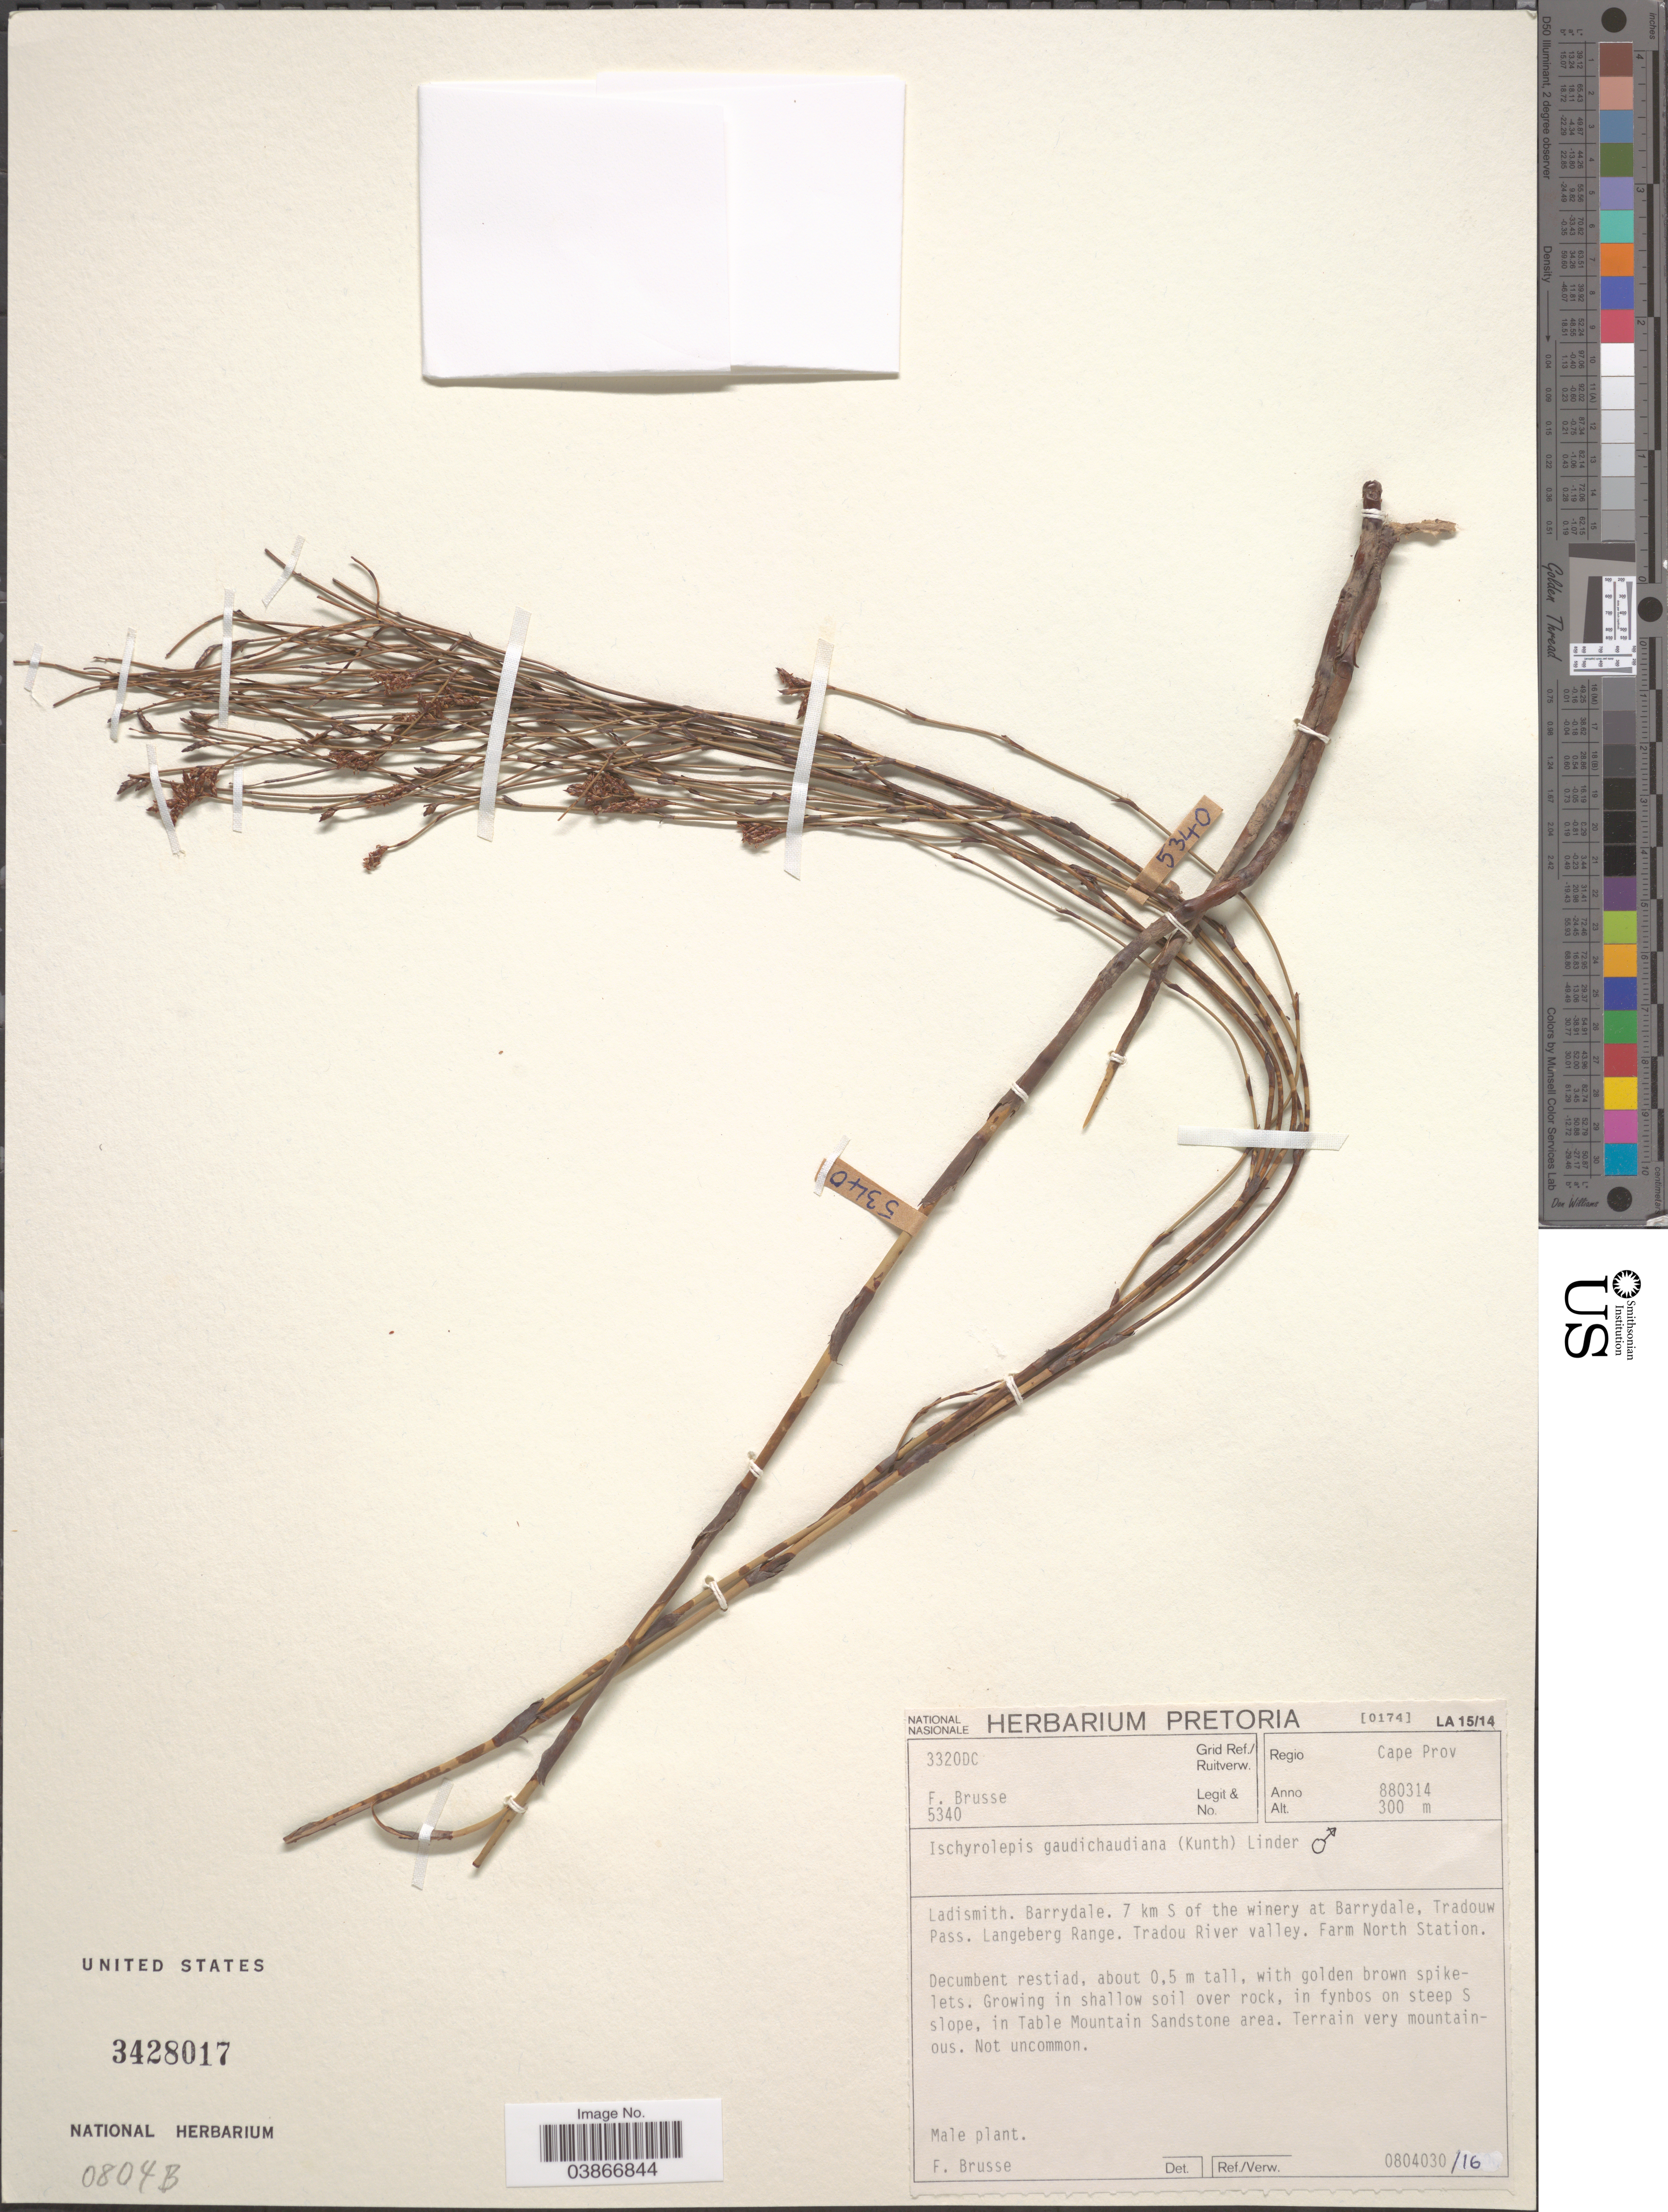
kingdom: Plantae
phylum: Tracheophyta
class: Liliopsida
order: Poales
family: Restionaceae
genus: Restio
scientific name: Restio gaudichaudianus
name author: Kunth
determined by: Strong, Mark T., (BOT), Smithsonian Institution - National Museum of Natural History (UNITED STATES)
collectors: F. A. Brusse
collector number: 5340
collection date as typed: Transcribed d/m/y: 14/3/88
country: South Africa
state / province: Western Cape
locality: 3320DC. Grid Ref./Ruitverw. Regio Cape Prov. Ladismith. Barrydale. 7 km S of the winery at Barrydale, Tradouw Pass. Langeberg Range. Tradou River valley. Farm North Station. On steep S slope, in Table Mountain Sandstone area.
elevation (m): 300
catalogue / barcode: US 3428017